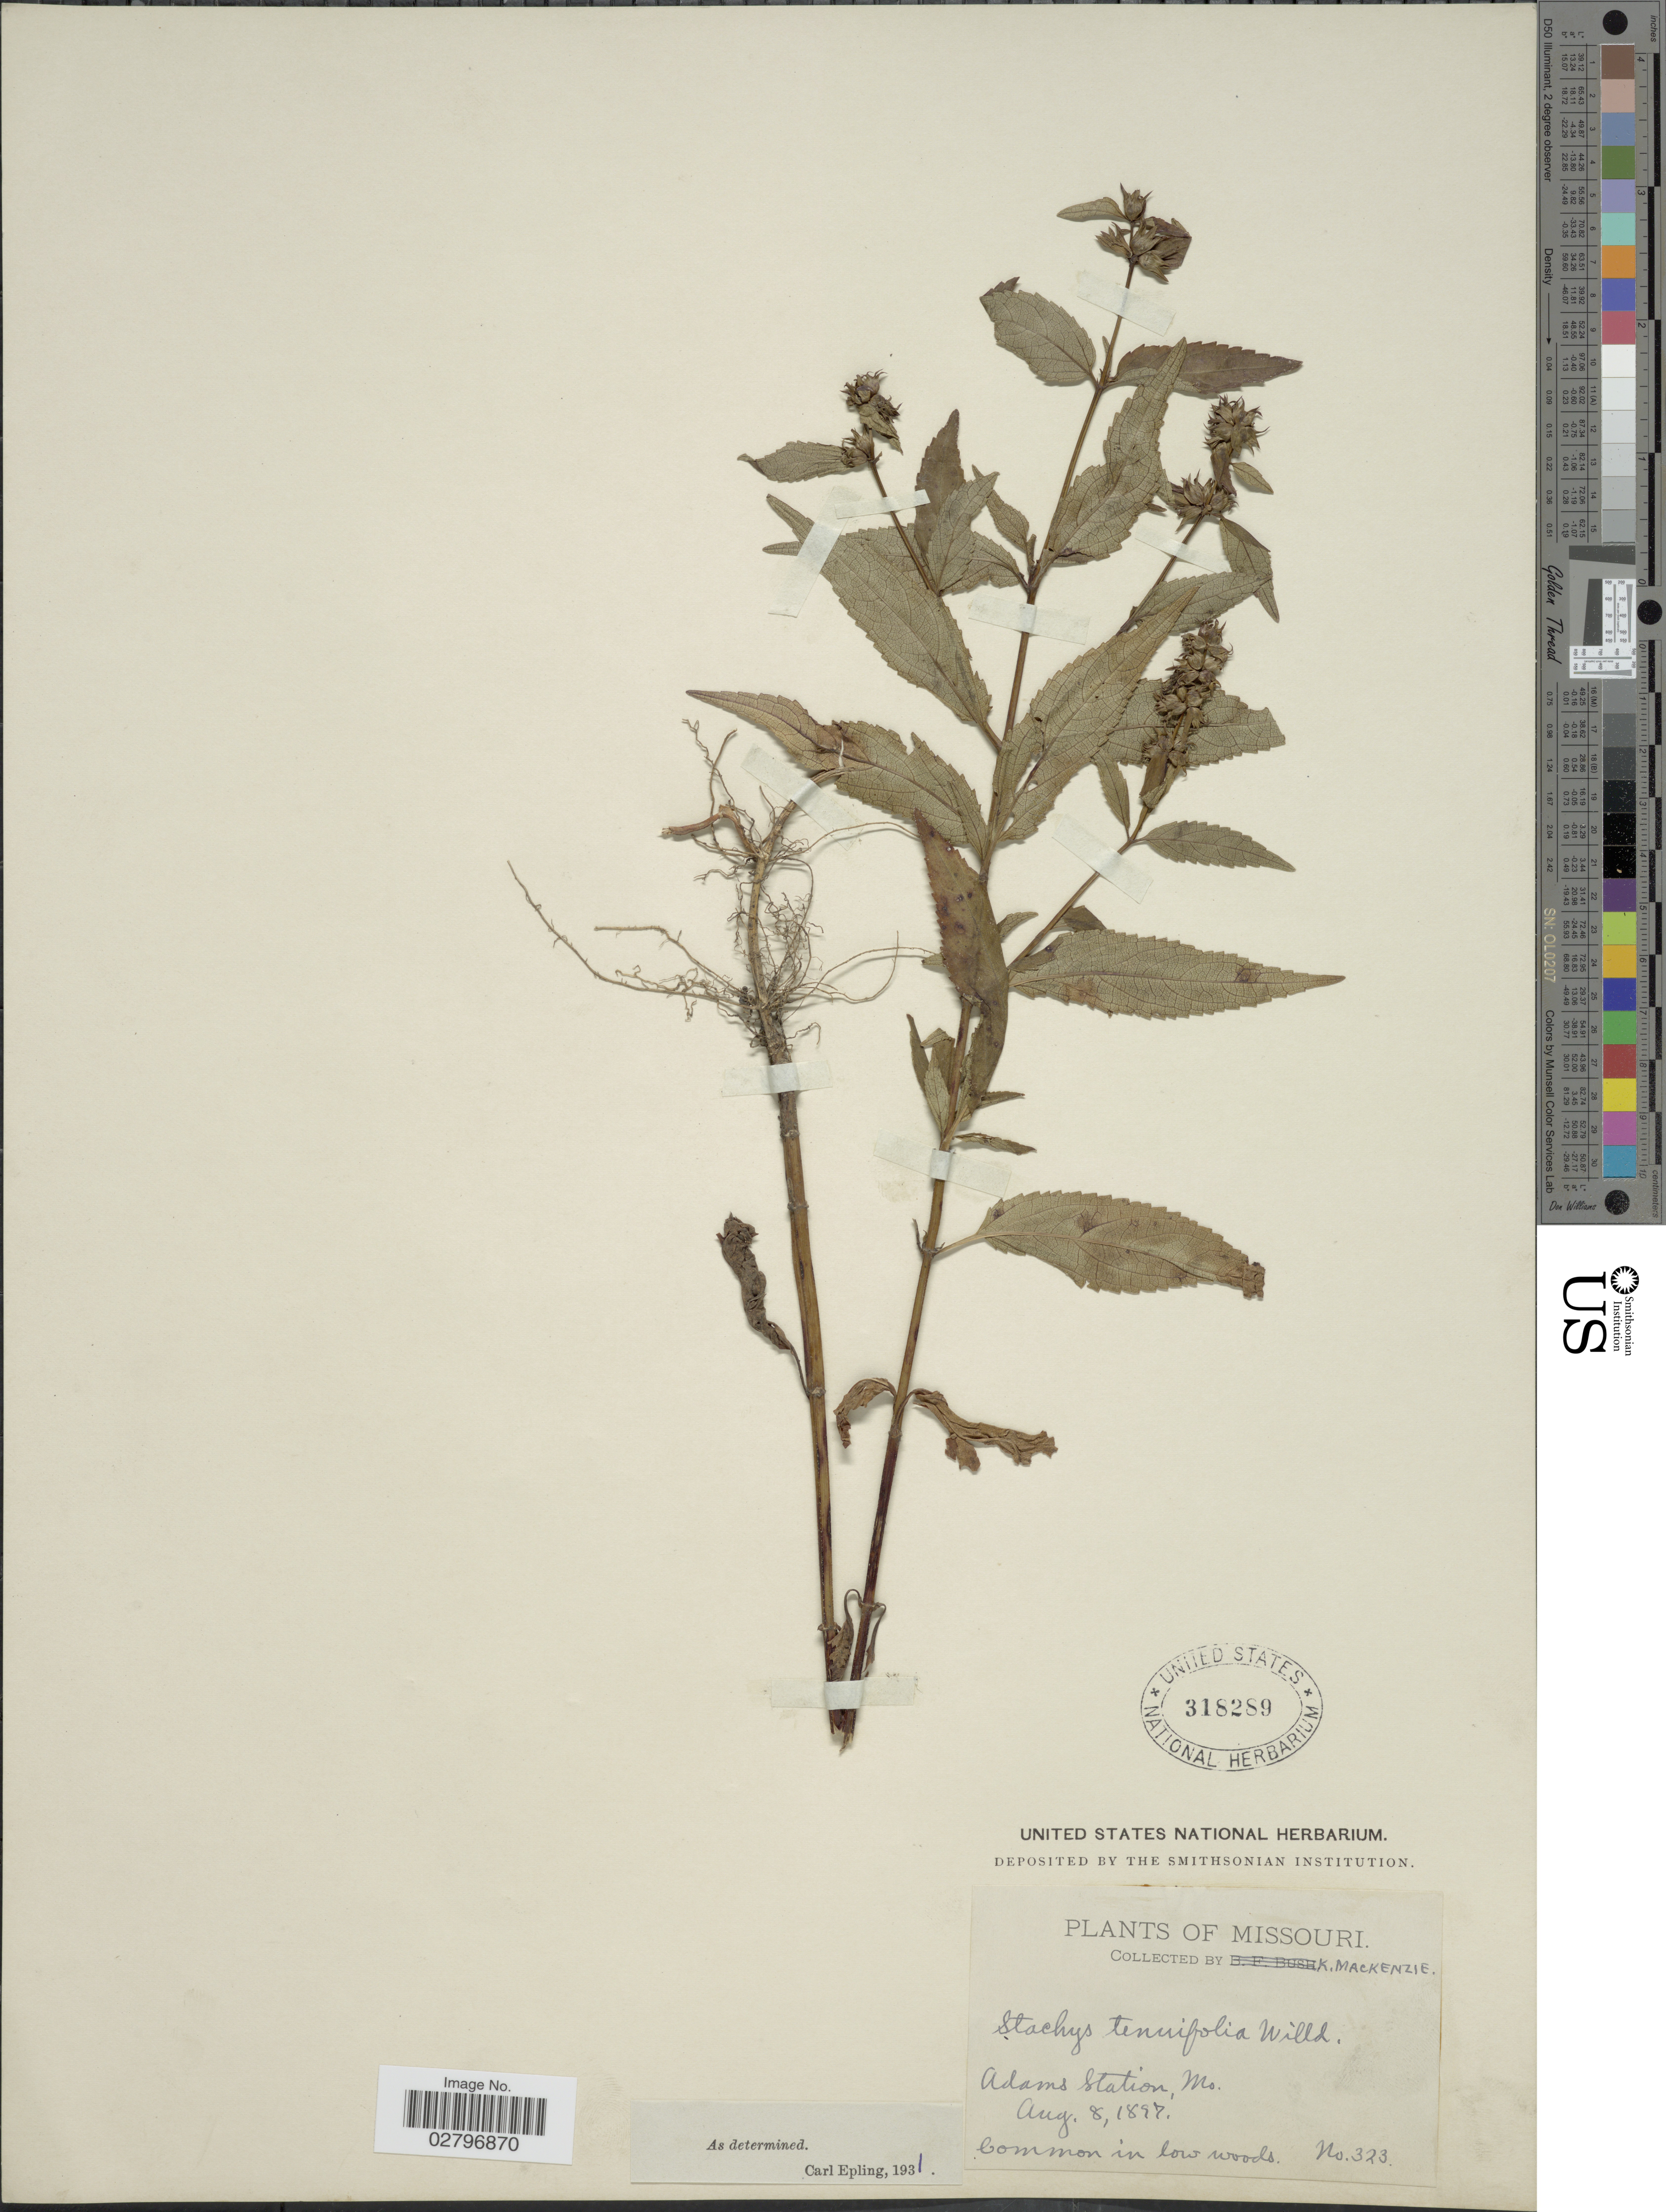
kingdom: Plantae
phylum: Tracheophyta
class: Magnoliopsida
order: Lamiales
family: Lamiaceae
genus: Stachys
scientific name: Stachys tenuifolia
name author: Willd.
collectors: K. K. Mackenzie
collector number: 323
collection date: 1897-08-08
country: United States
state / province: Missouri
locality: Adams Station, Mo.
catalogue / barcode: US 318289